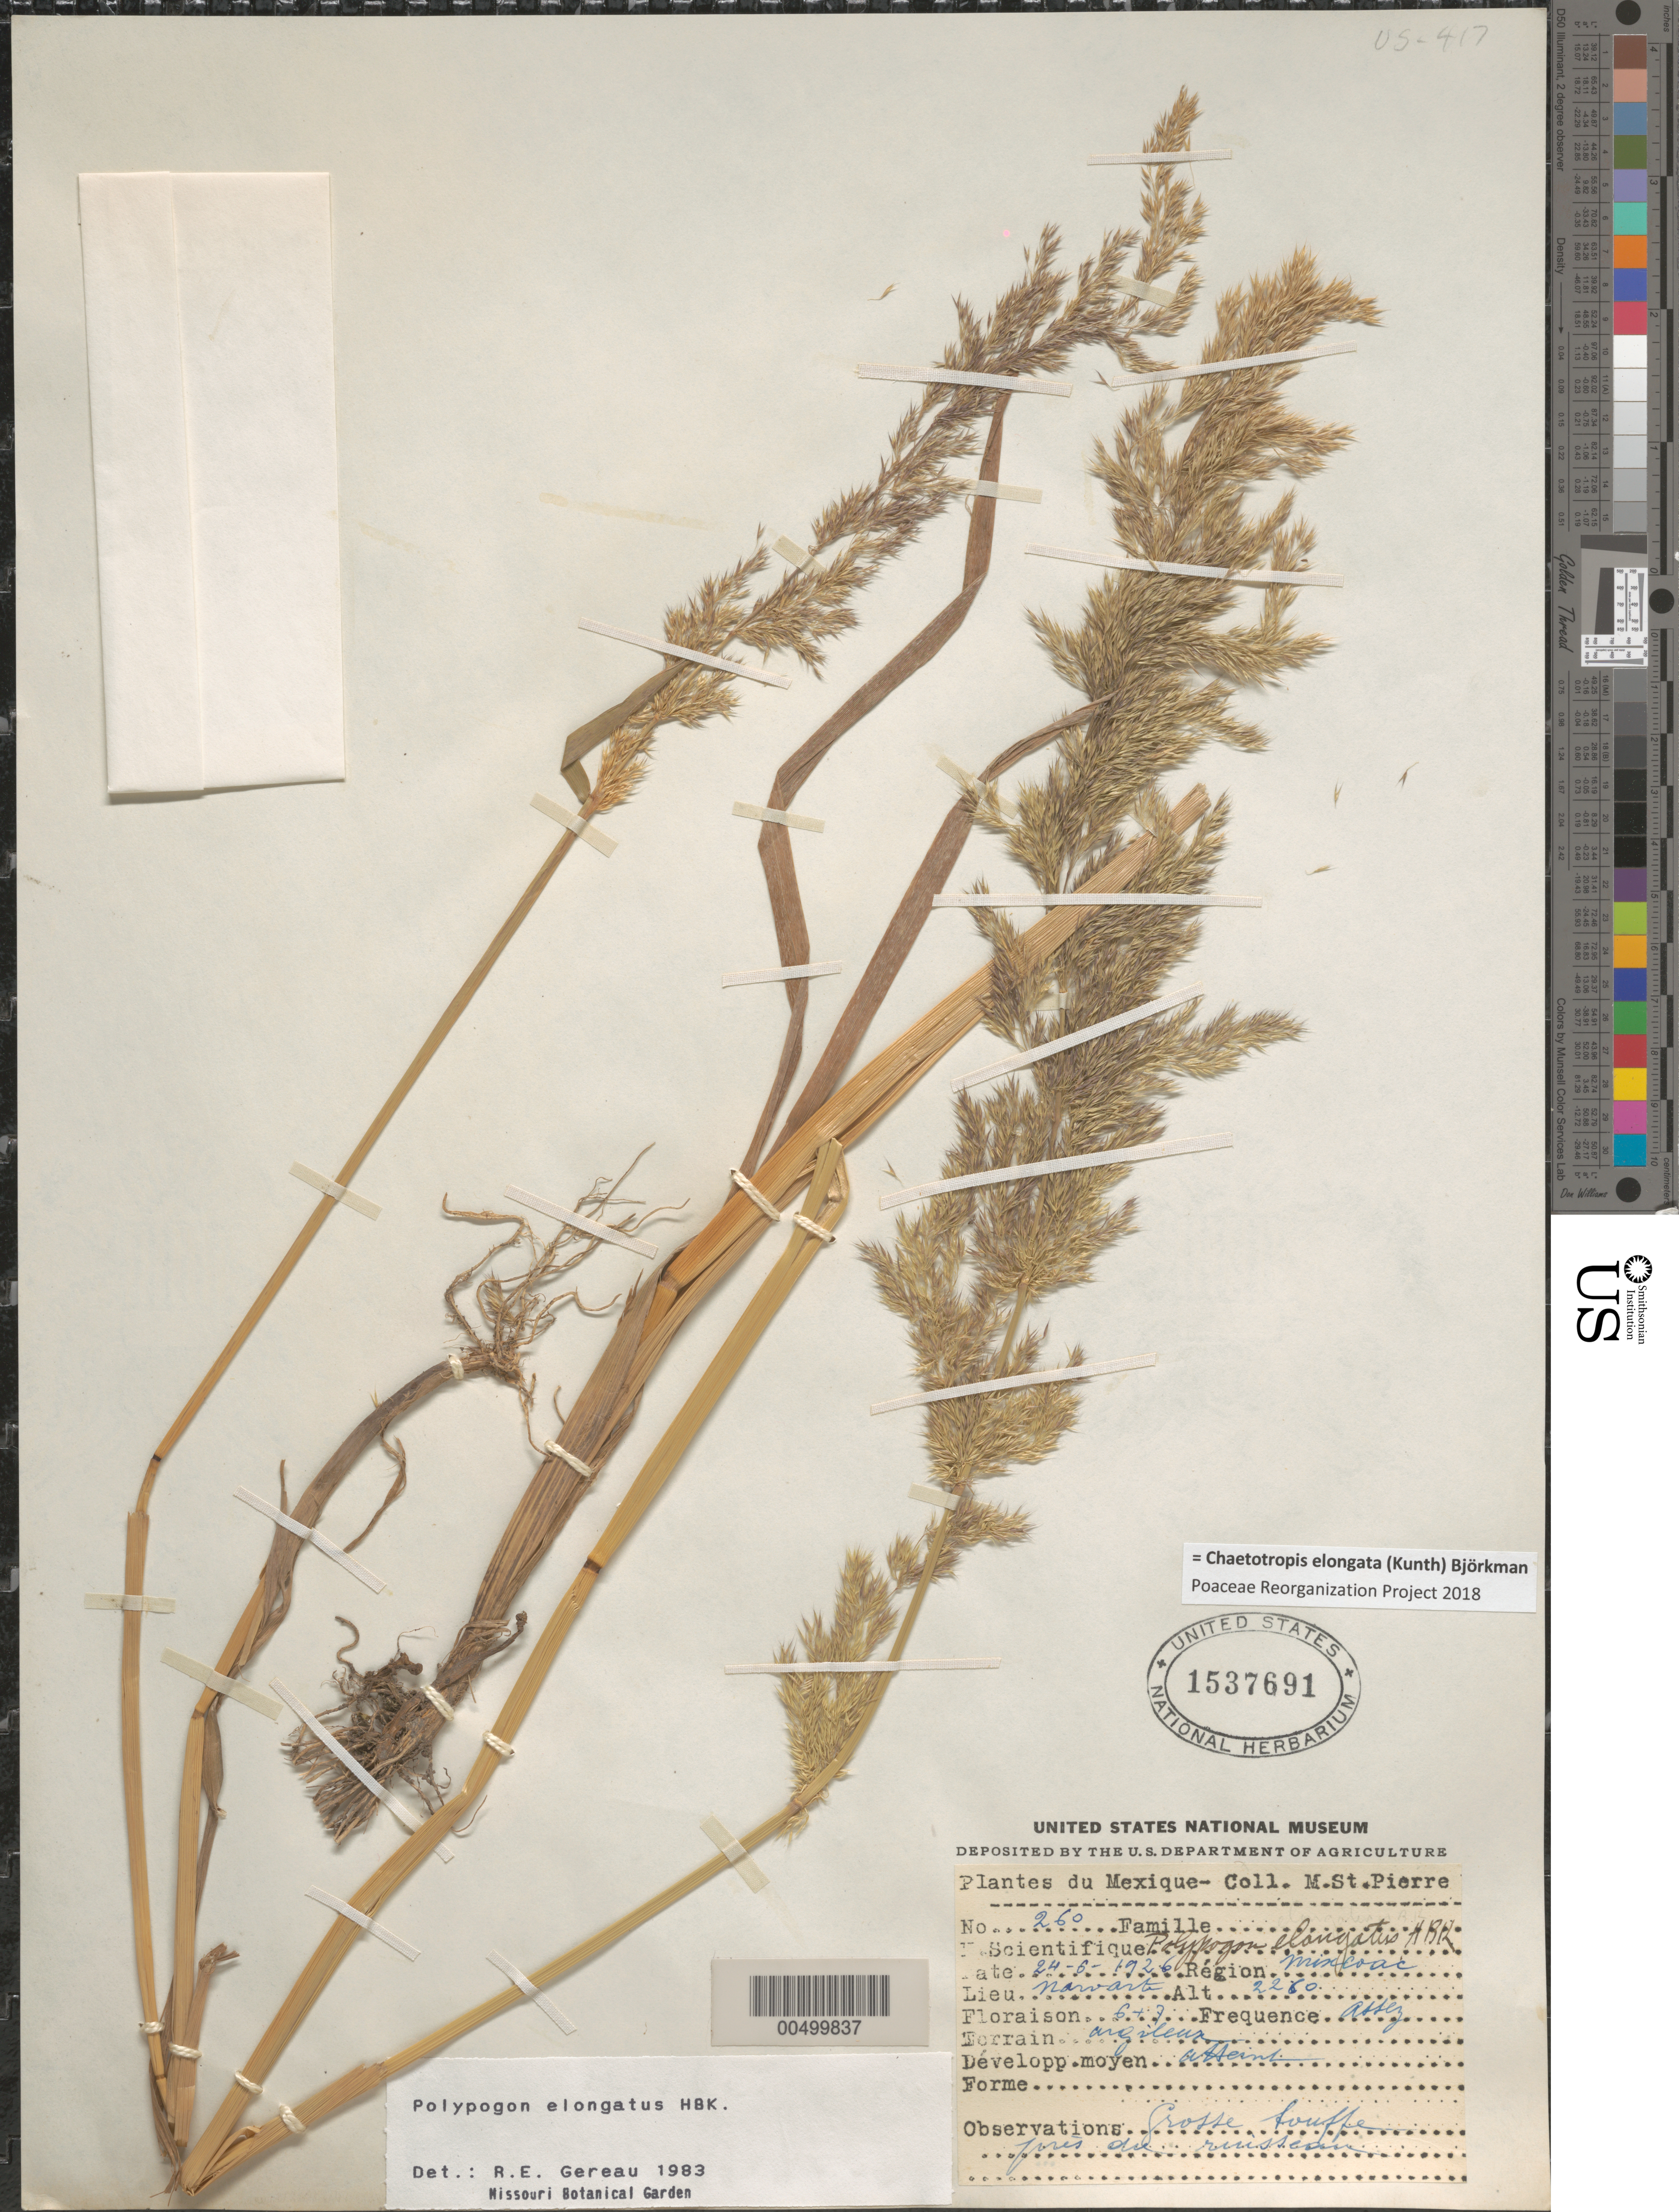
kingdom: Plantae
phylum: Tracheophyta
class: Liliopsida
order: Poales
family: Poaceae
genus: Chaetotropis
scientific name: Chaetotropis elongata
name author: (Kunth) Björkman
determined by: Poaceae Reorganization Project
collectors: M. Saint-Pierre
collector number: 260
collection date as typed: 24 Jun 1926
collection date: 1926-06-24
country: Mexico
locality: Mixcoac, Narvarte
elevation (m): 2260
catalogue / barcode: US 1537691